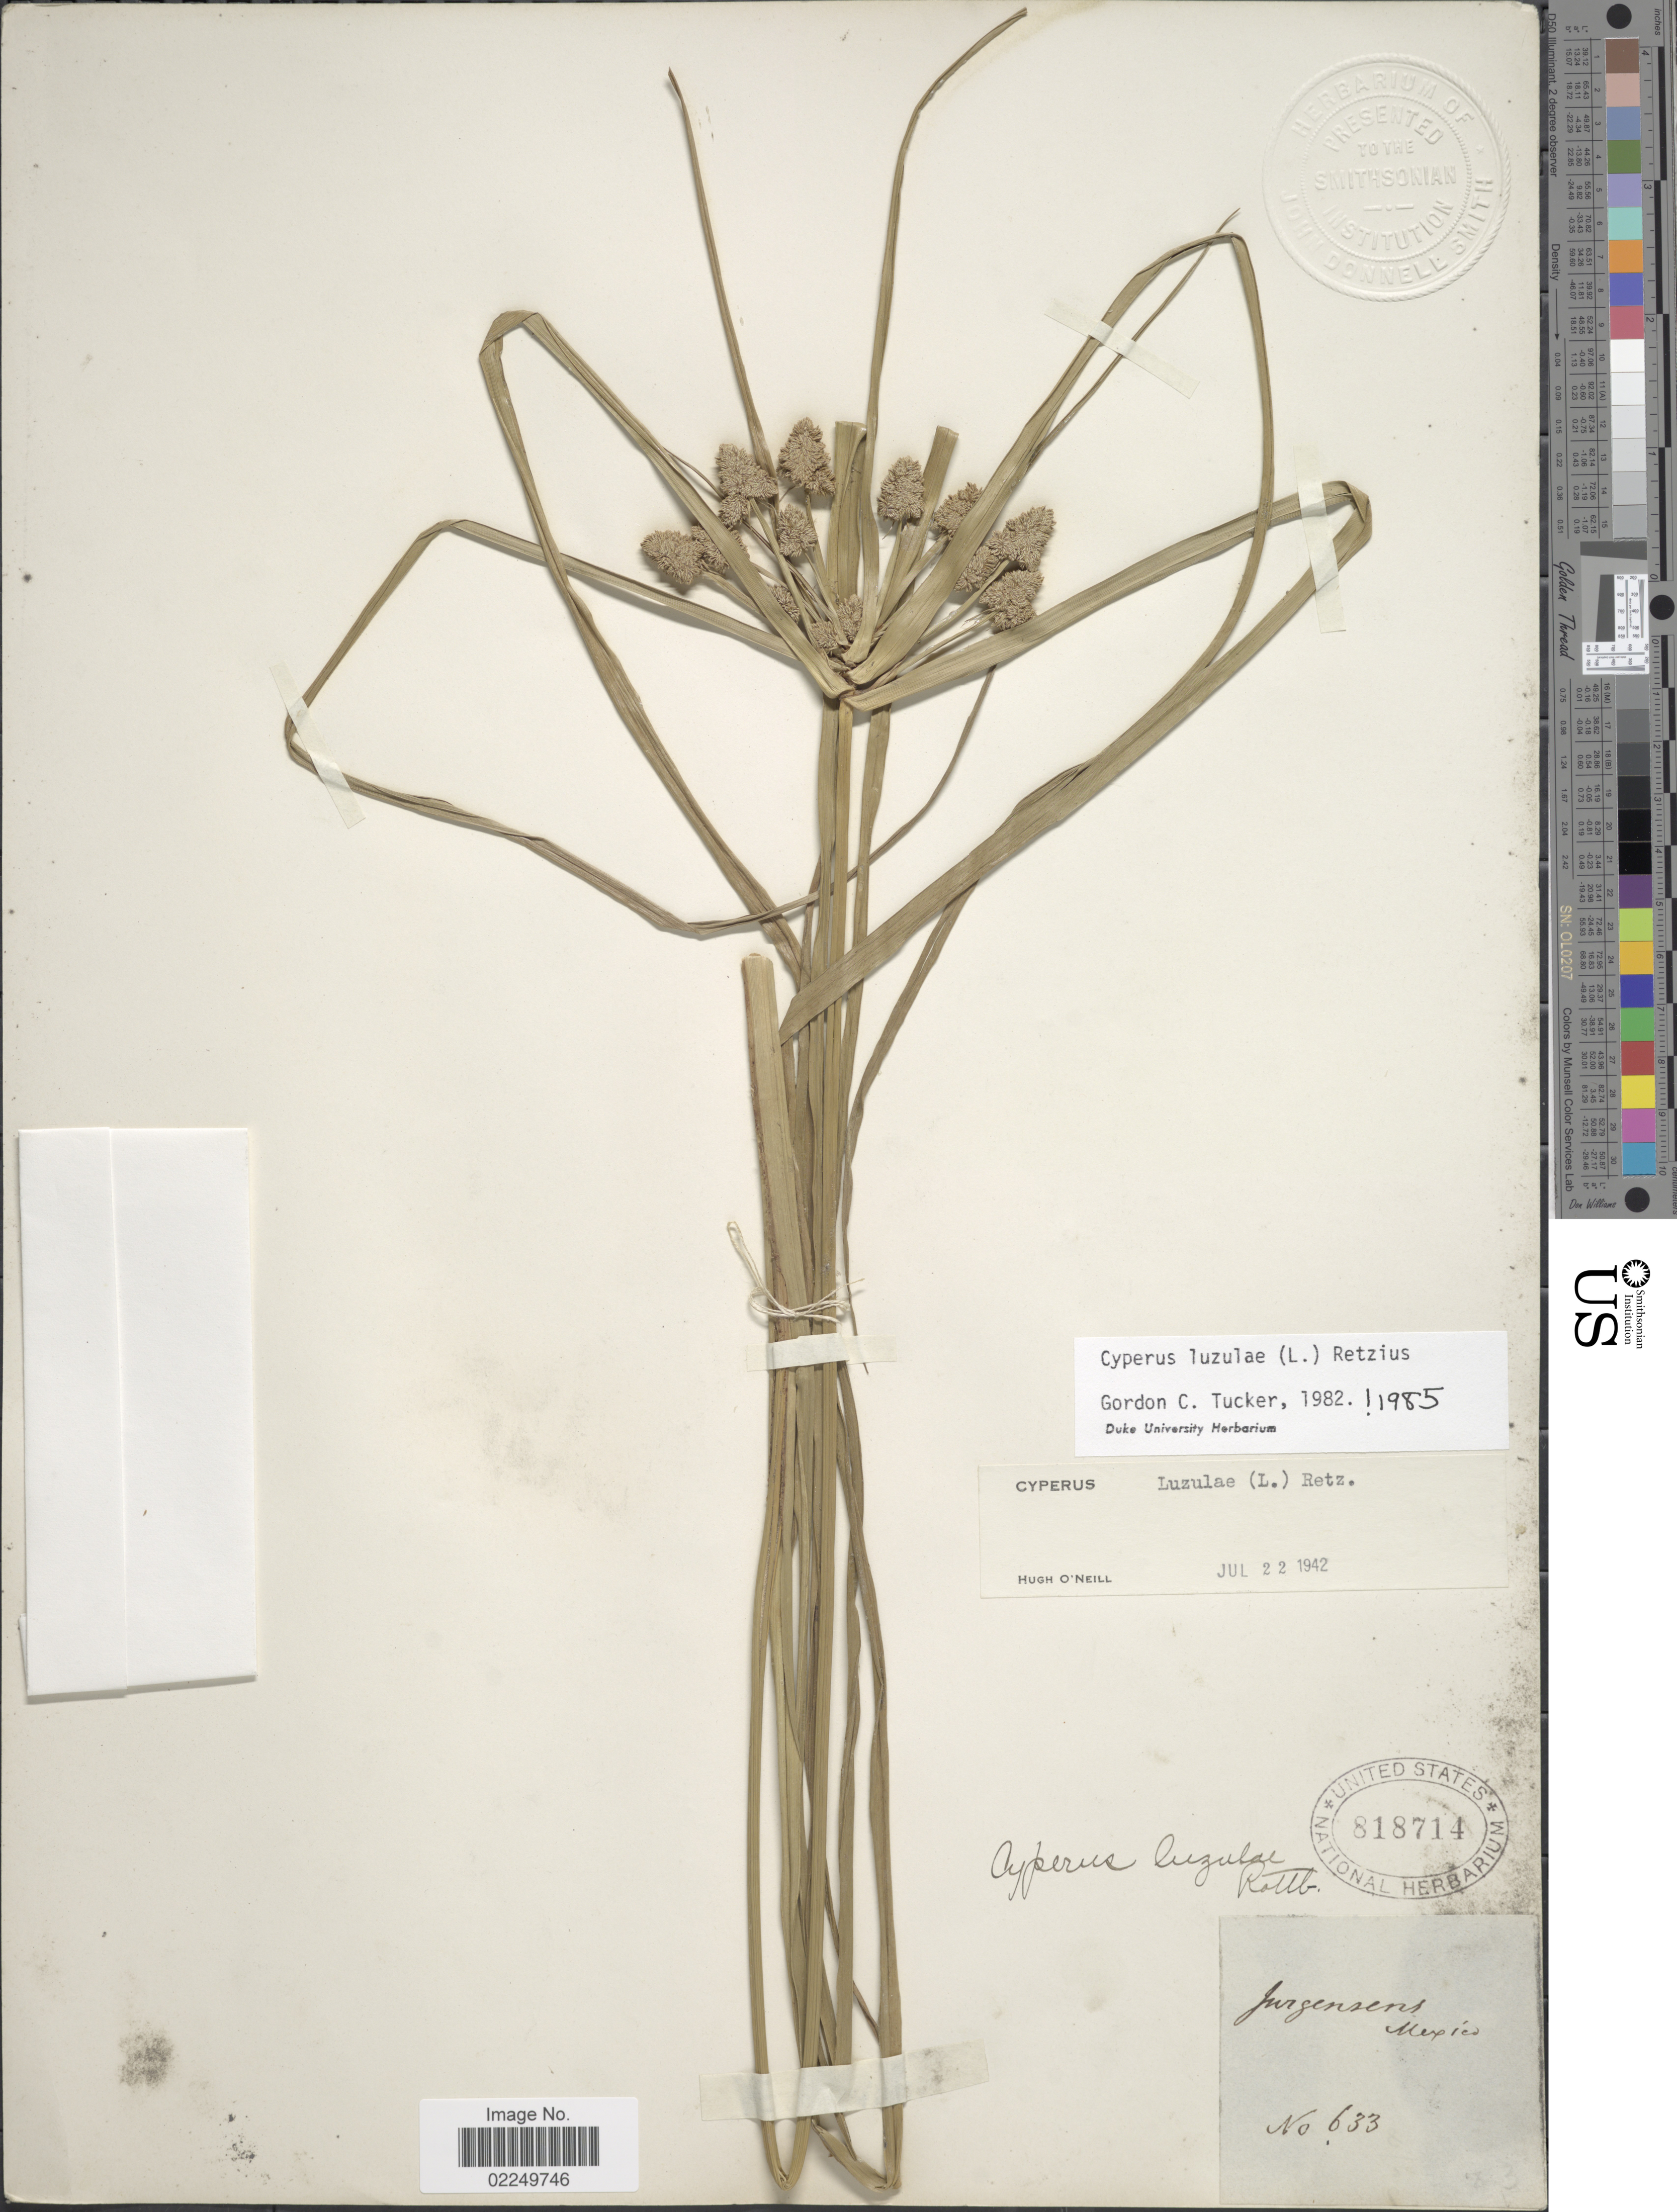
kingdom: Plantae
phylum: Tracheophyta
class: Liliopsida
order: Poales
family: Cyperaceae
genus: Cyperus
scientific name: Cyperus luzulae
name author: (L.) Rottb. ex Retz.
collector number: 633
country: Mexico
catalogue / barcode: US 818714